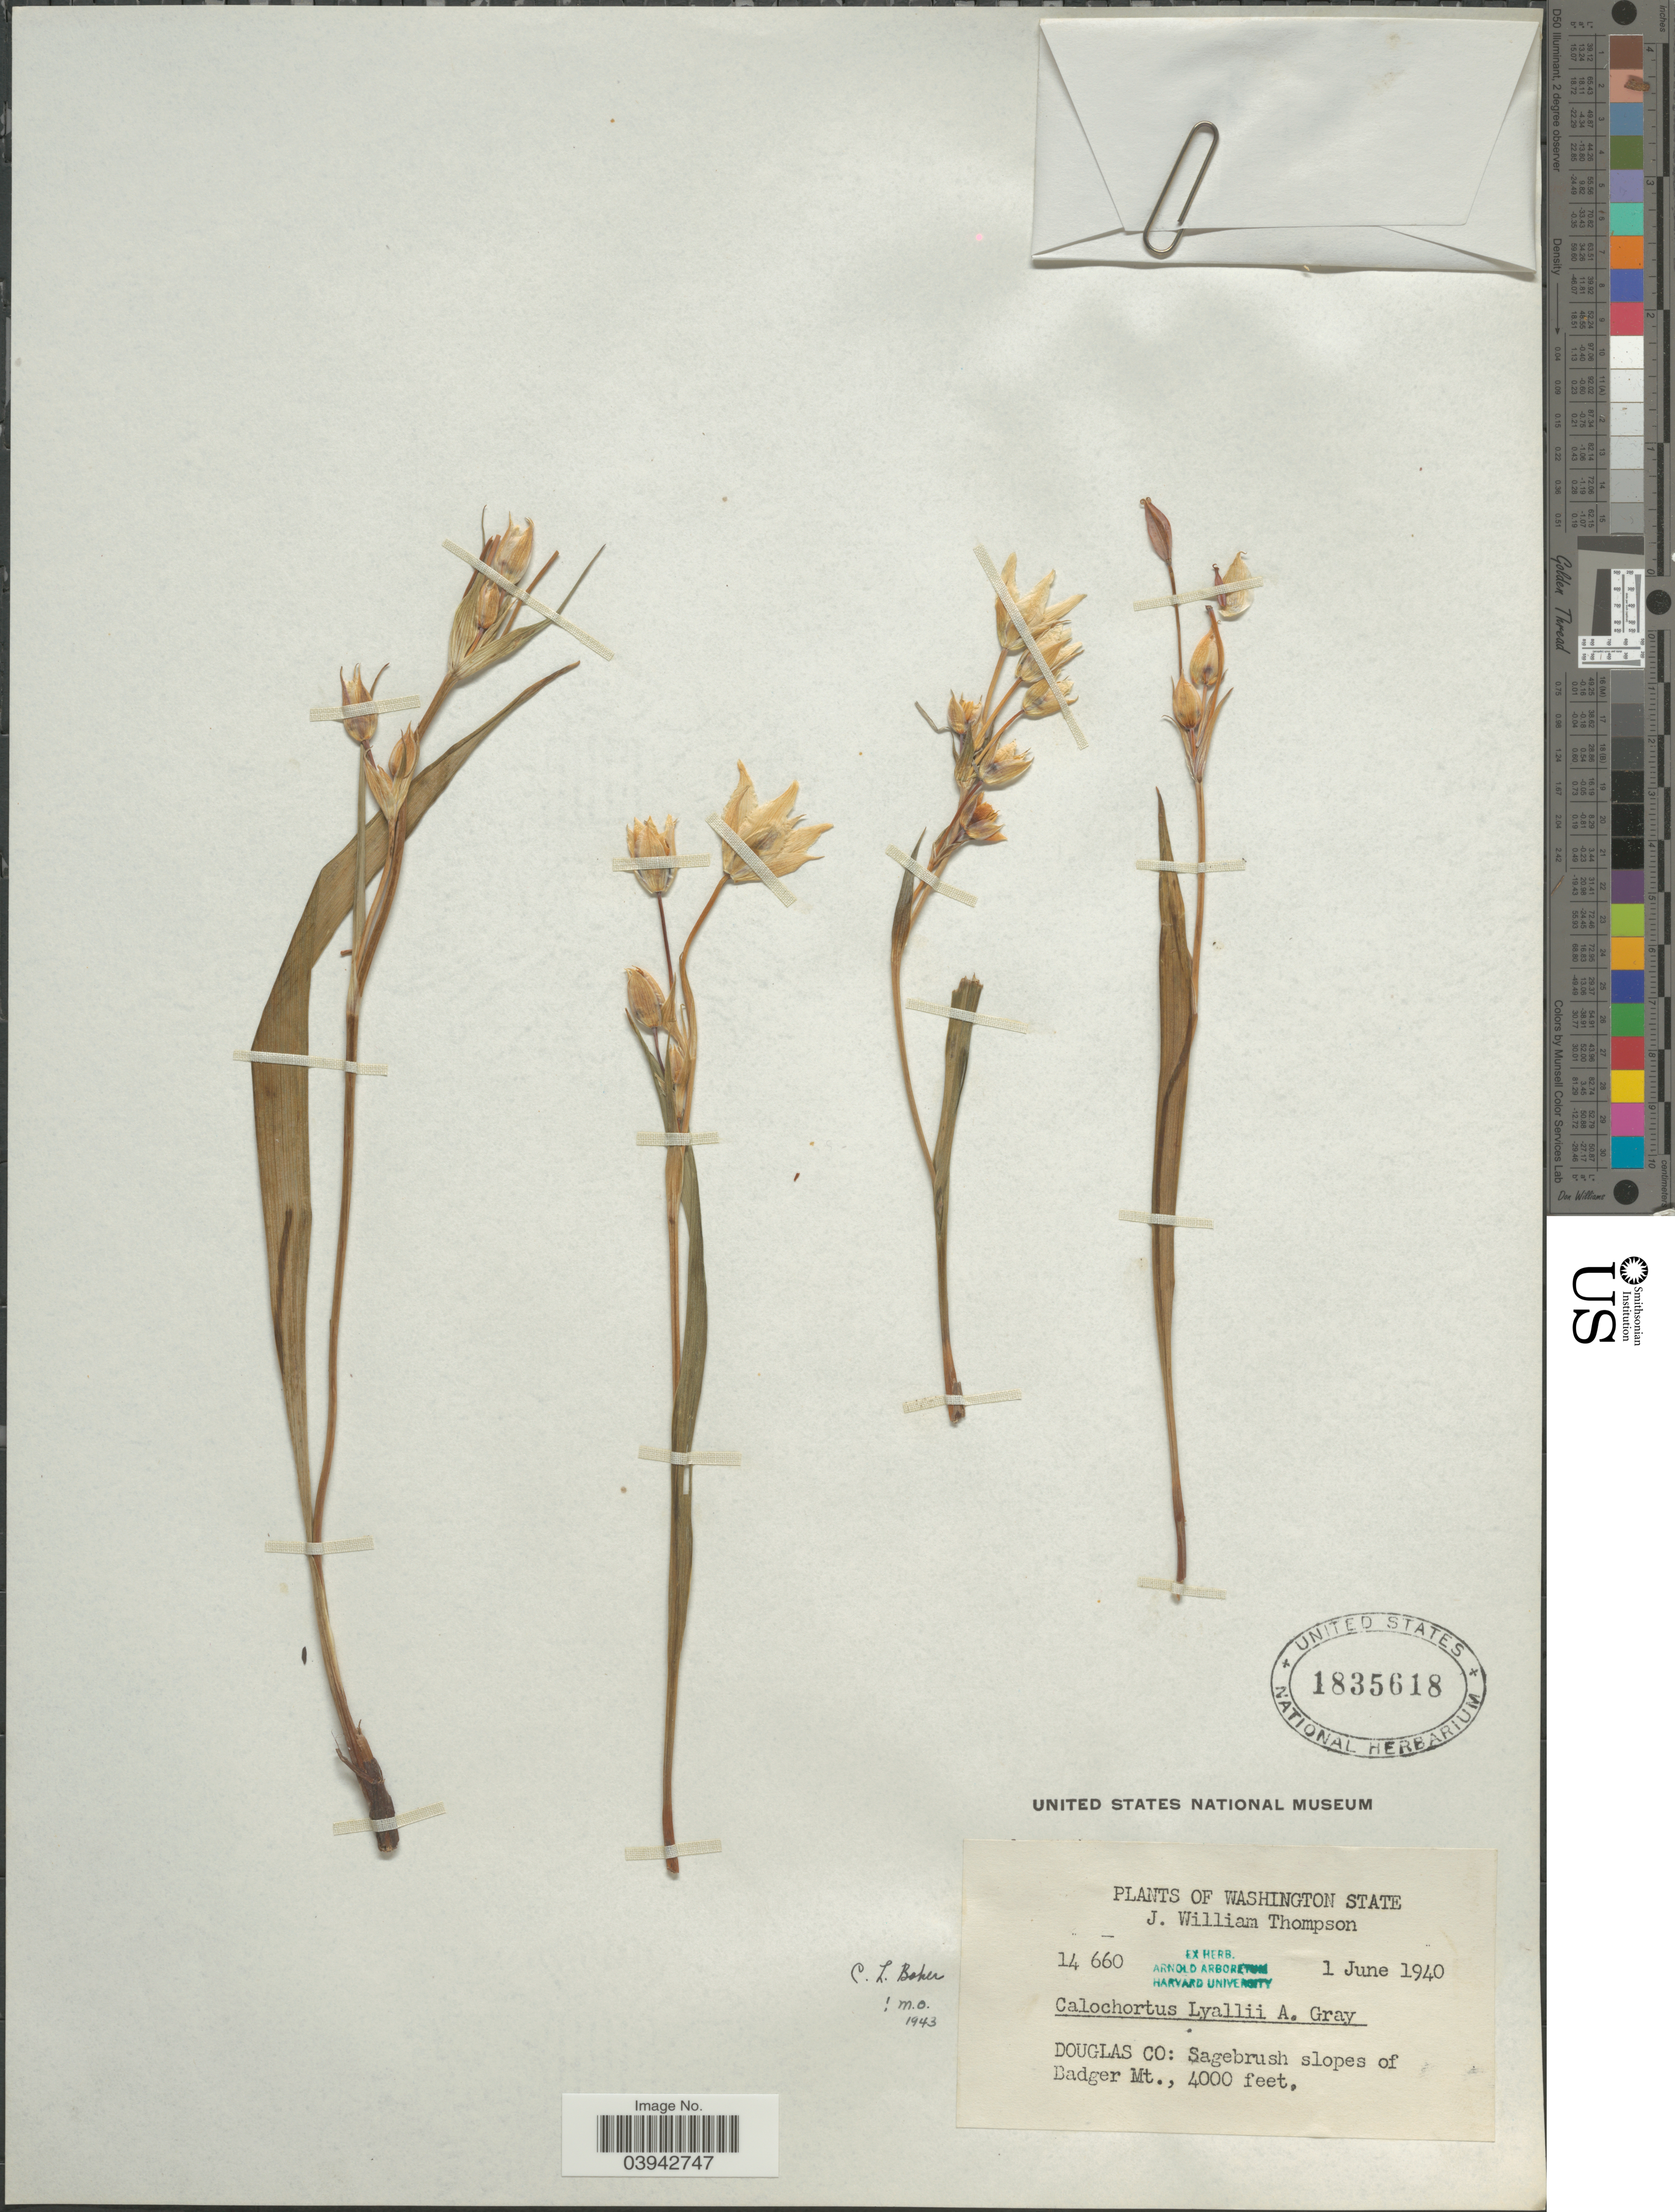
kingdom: Plantae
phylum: Tracheophyta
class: Liliopsida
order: Liliales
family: Liliaceae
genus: Calochortus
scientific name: Calochortus lyallii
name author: Baker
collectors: J. W. Thompson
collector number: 14660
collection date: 1940-06-01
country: United States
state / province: Washington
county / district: Douglas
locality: Douglas Co: Sagebrush slopes of Badger Mt.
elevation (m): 1219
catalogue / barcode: US 1835618